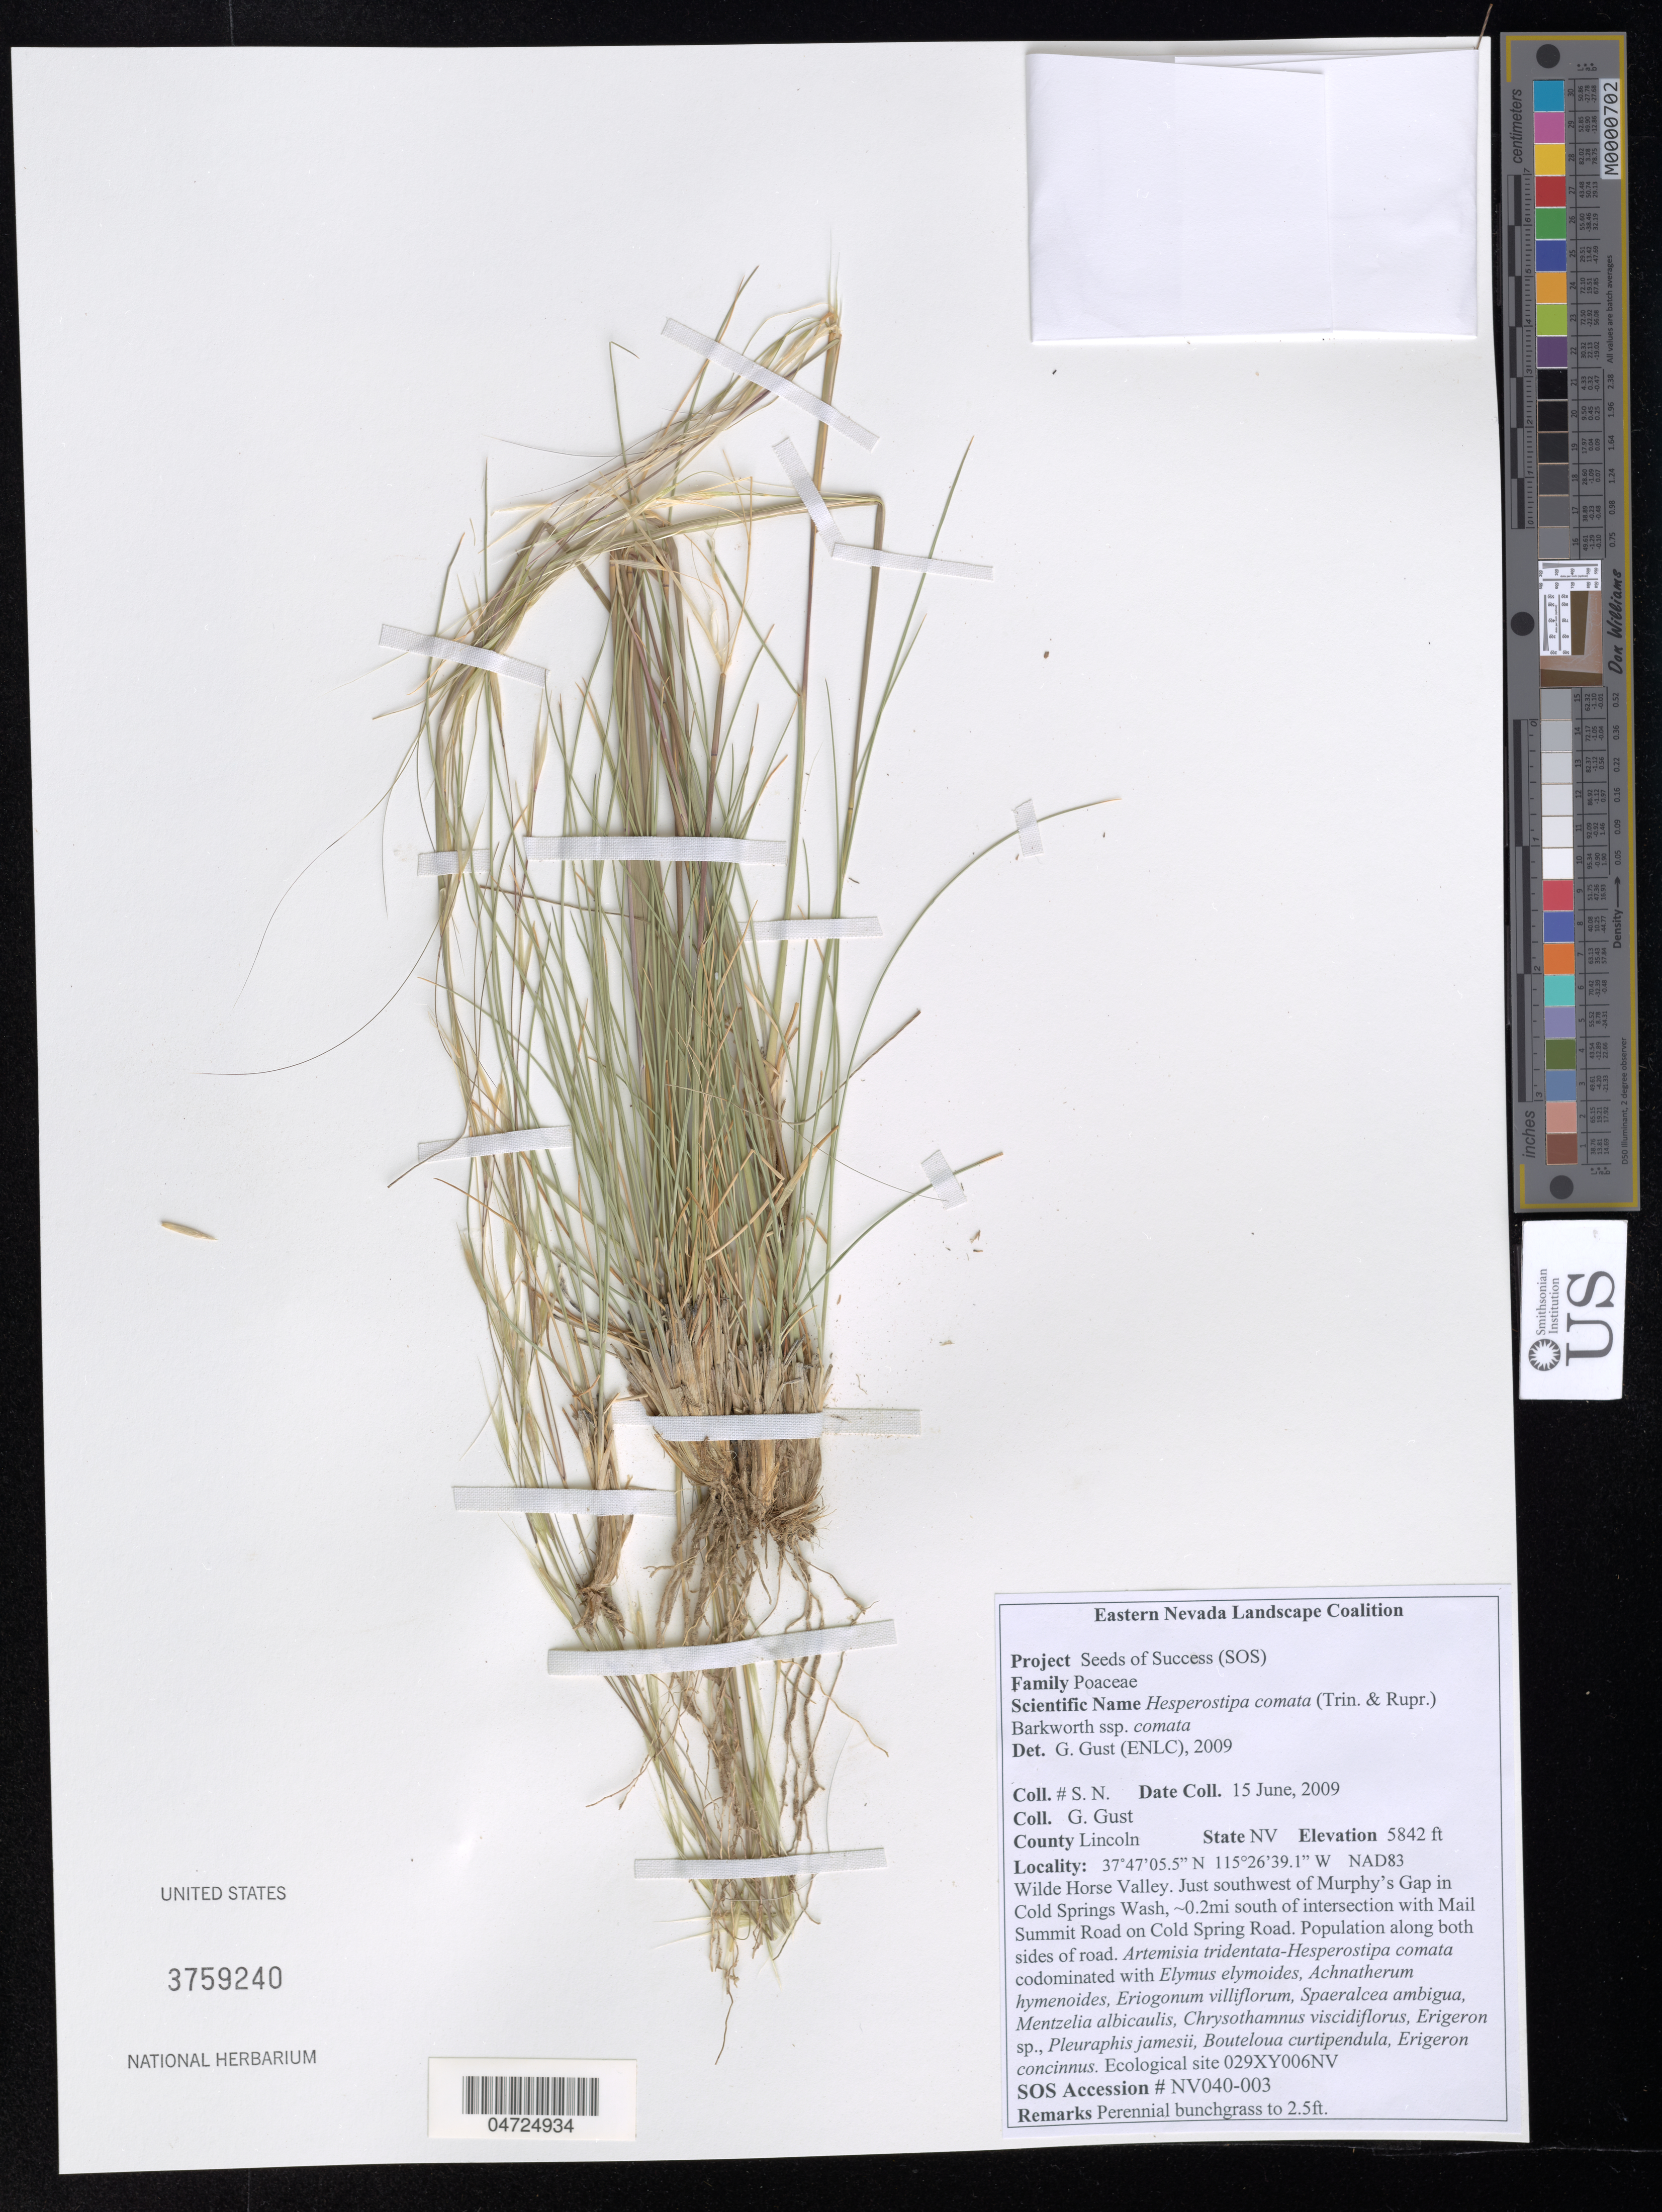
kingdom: Plantae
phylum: Tracheophyta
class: Liliopsida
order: Poales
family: Poaceae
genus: Hesperostipa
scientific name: Hesperostipa comata subsp. comata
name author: (Trin. & Rupr.) Barkworth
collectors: G. Gust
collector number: NV040-003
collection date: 2009-06-15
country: United States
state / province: Nevada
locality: Eastern Nevada. Wilde Horse Valley. Just southwest of Murphy's Gap in Cold Springs Wash, ~0.2 mi south of intersection with Mail Summit Road on Cold Spring Road. NAD83.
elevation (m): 1781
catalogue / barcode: US 3759240